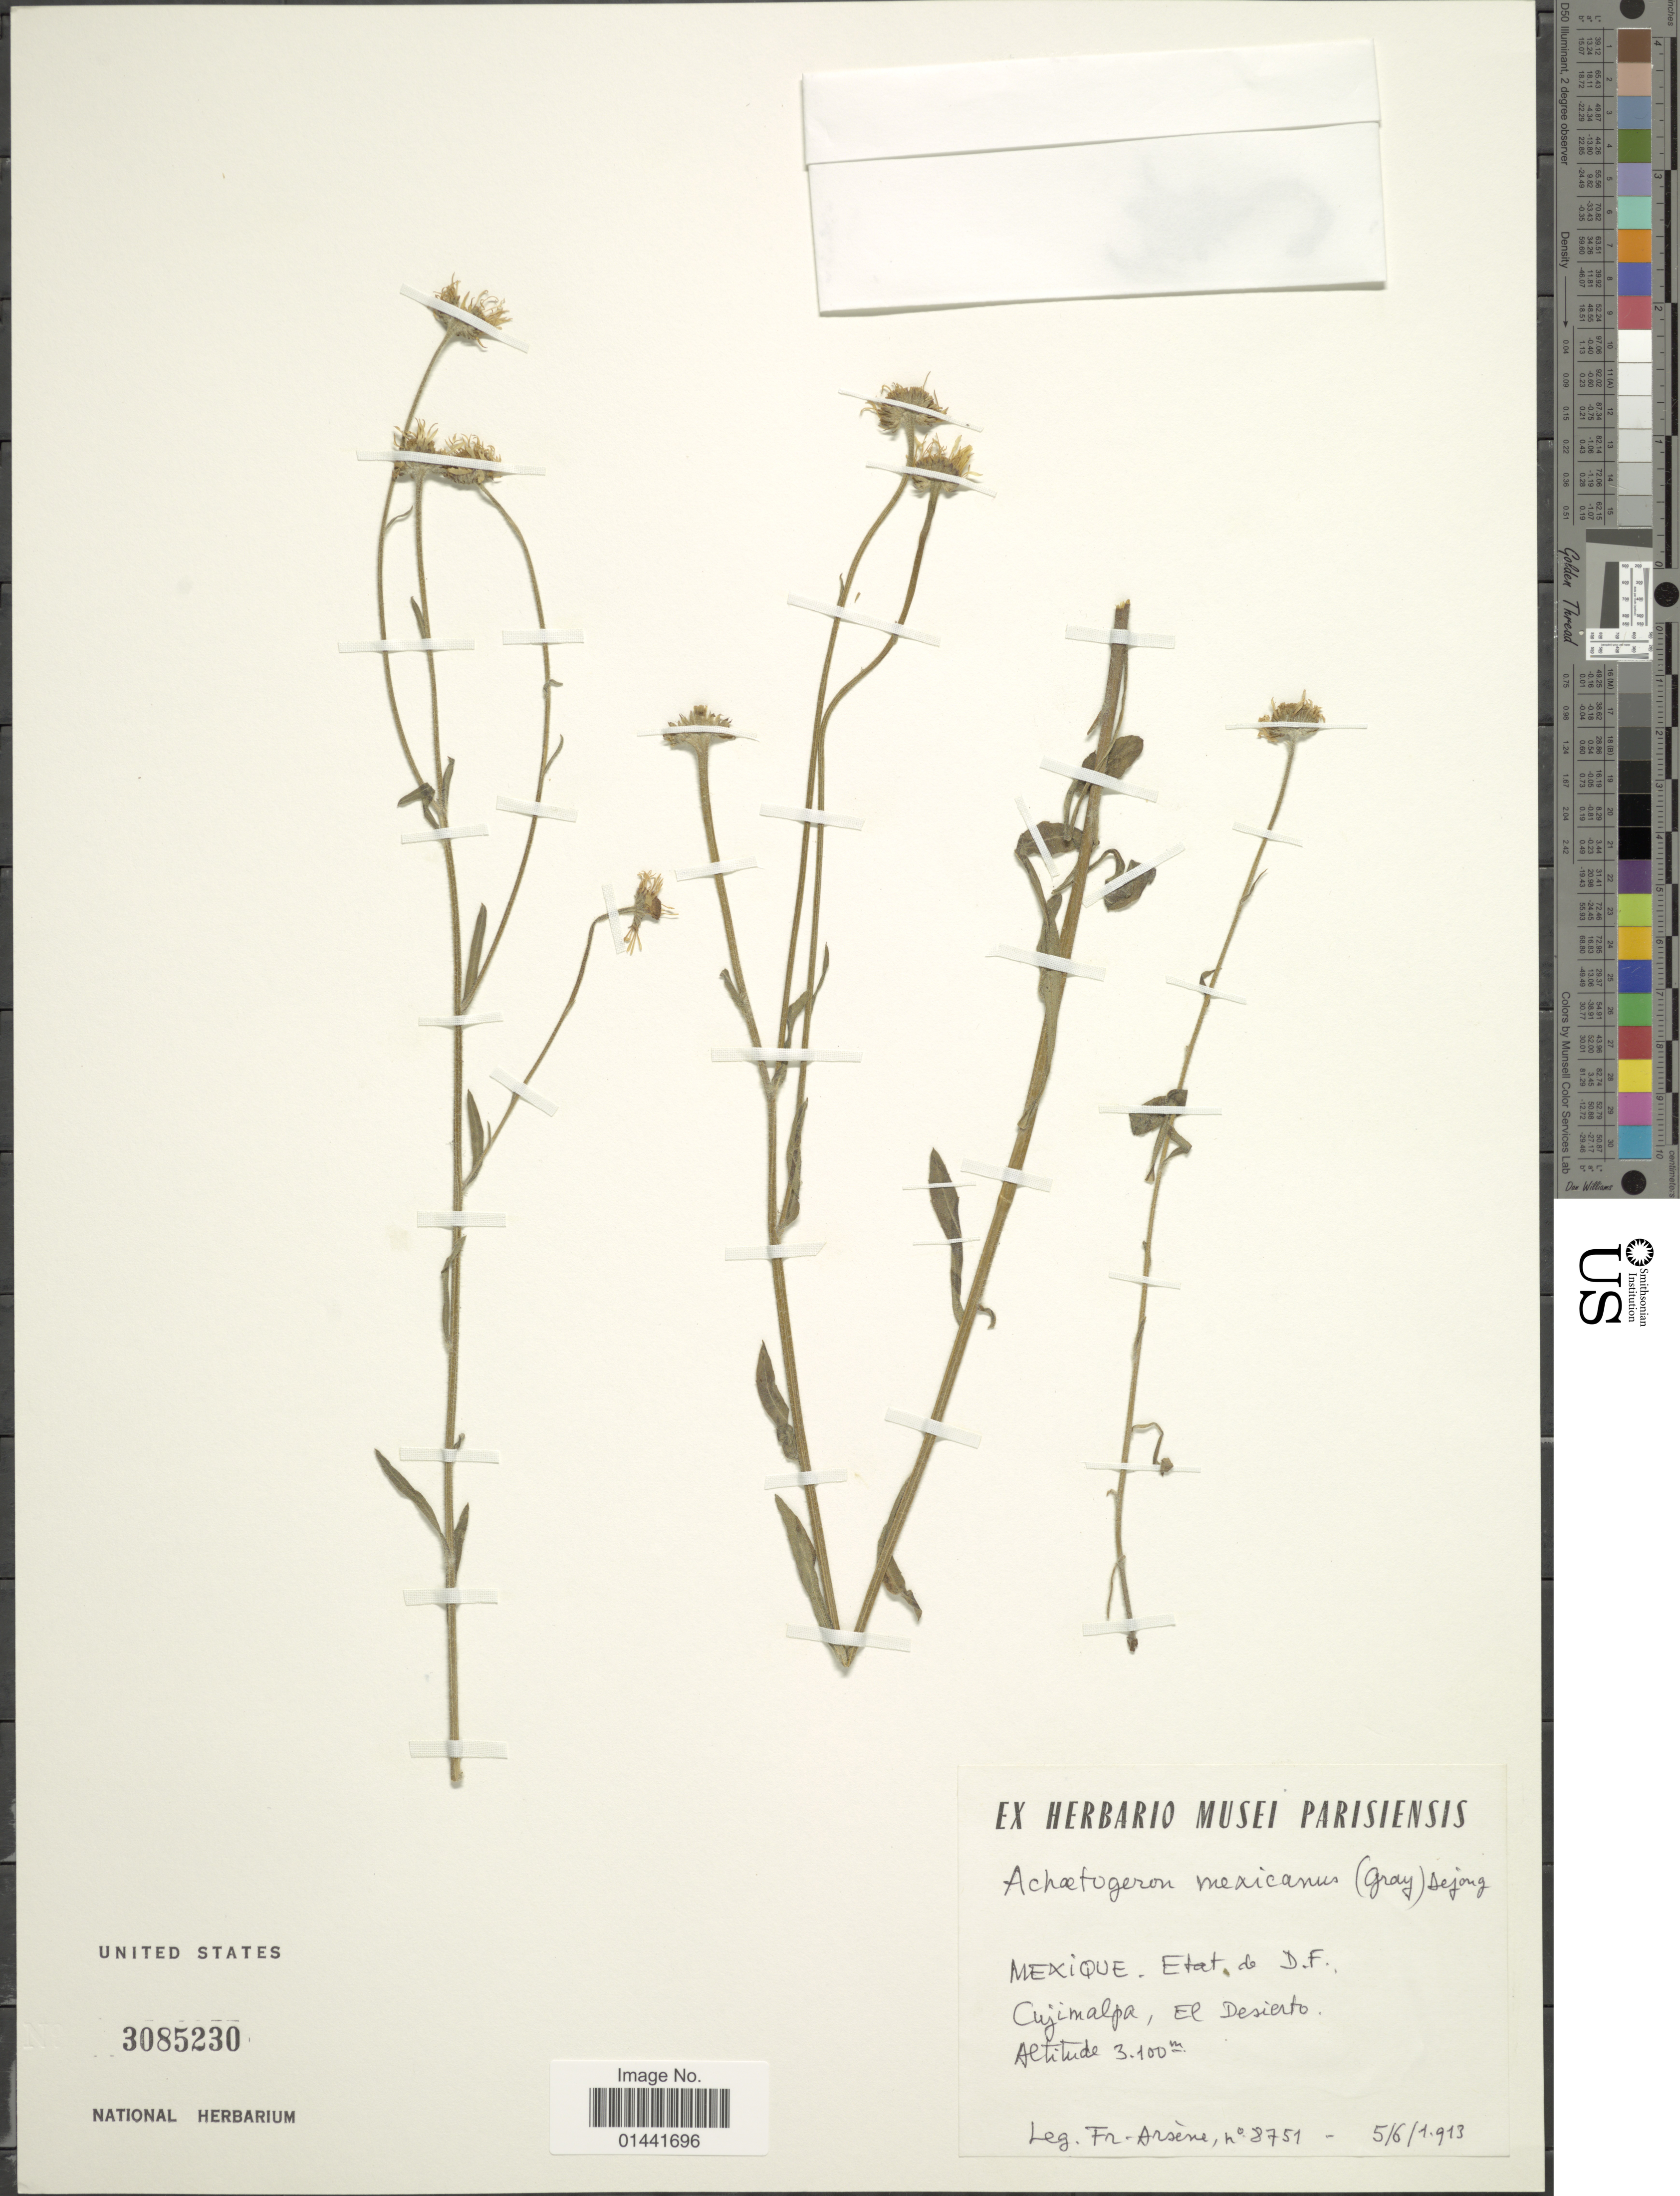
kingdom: Plantae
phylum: Tracheophyta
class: Magnoliopsida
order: Asterales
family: Asteraceae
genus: Erigeron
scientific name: Erigeron mexicanus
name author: Sessé & Moc.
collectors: Bro. G. Arsène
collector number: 8751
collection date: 1913-06-05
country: Mexico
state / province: Distrito Federal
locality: Cuzimalpa, El Desierta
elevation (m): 3100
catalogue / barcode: US 308523